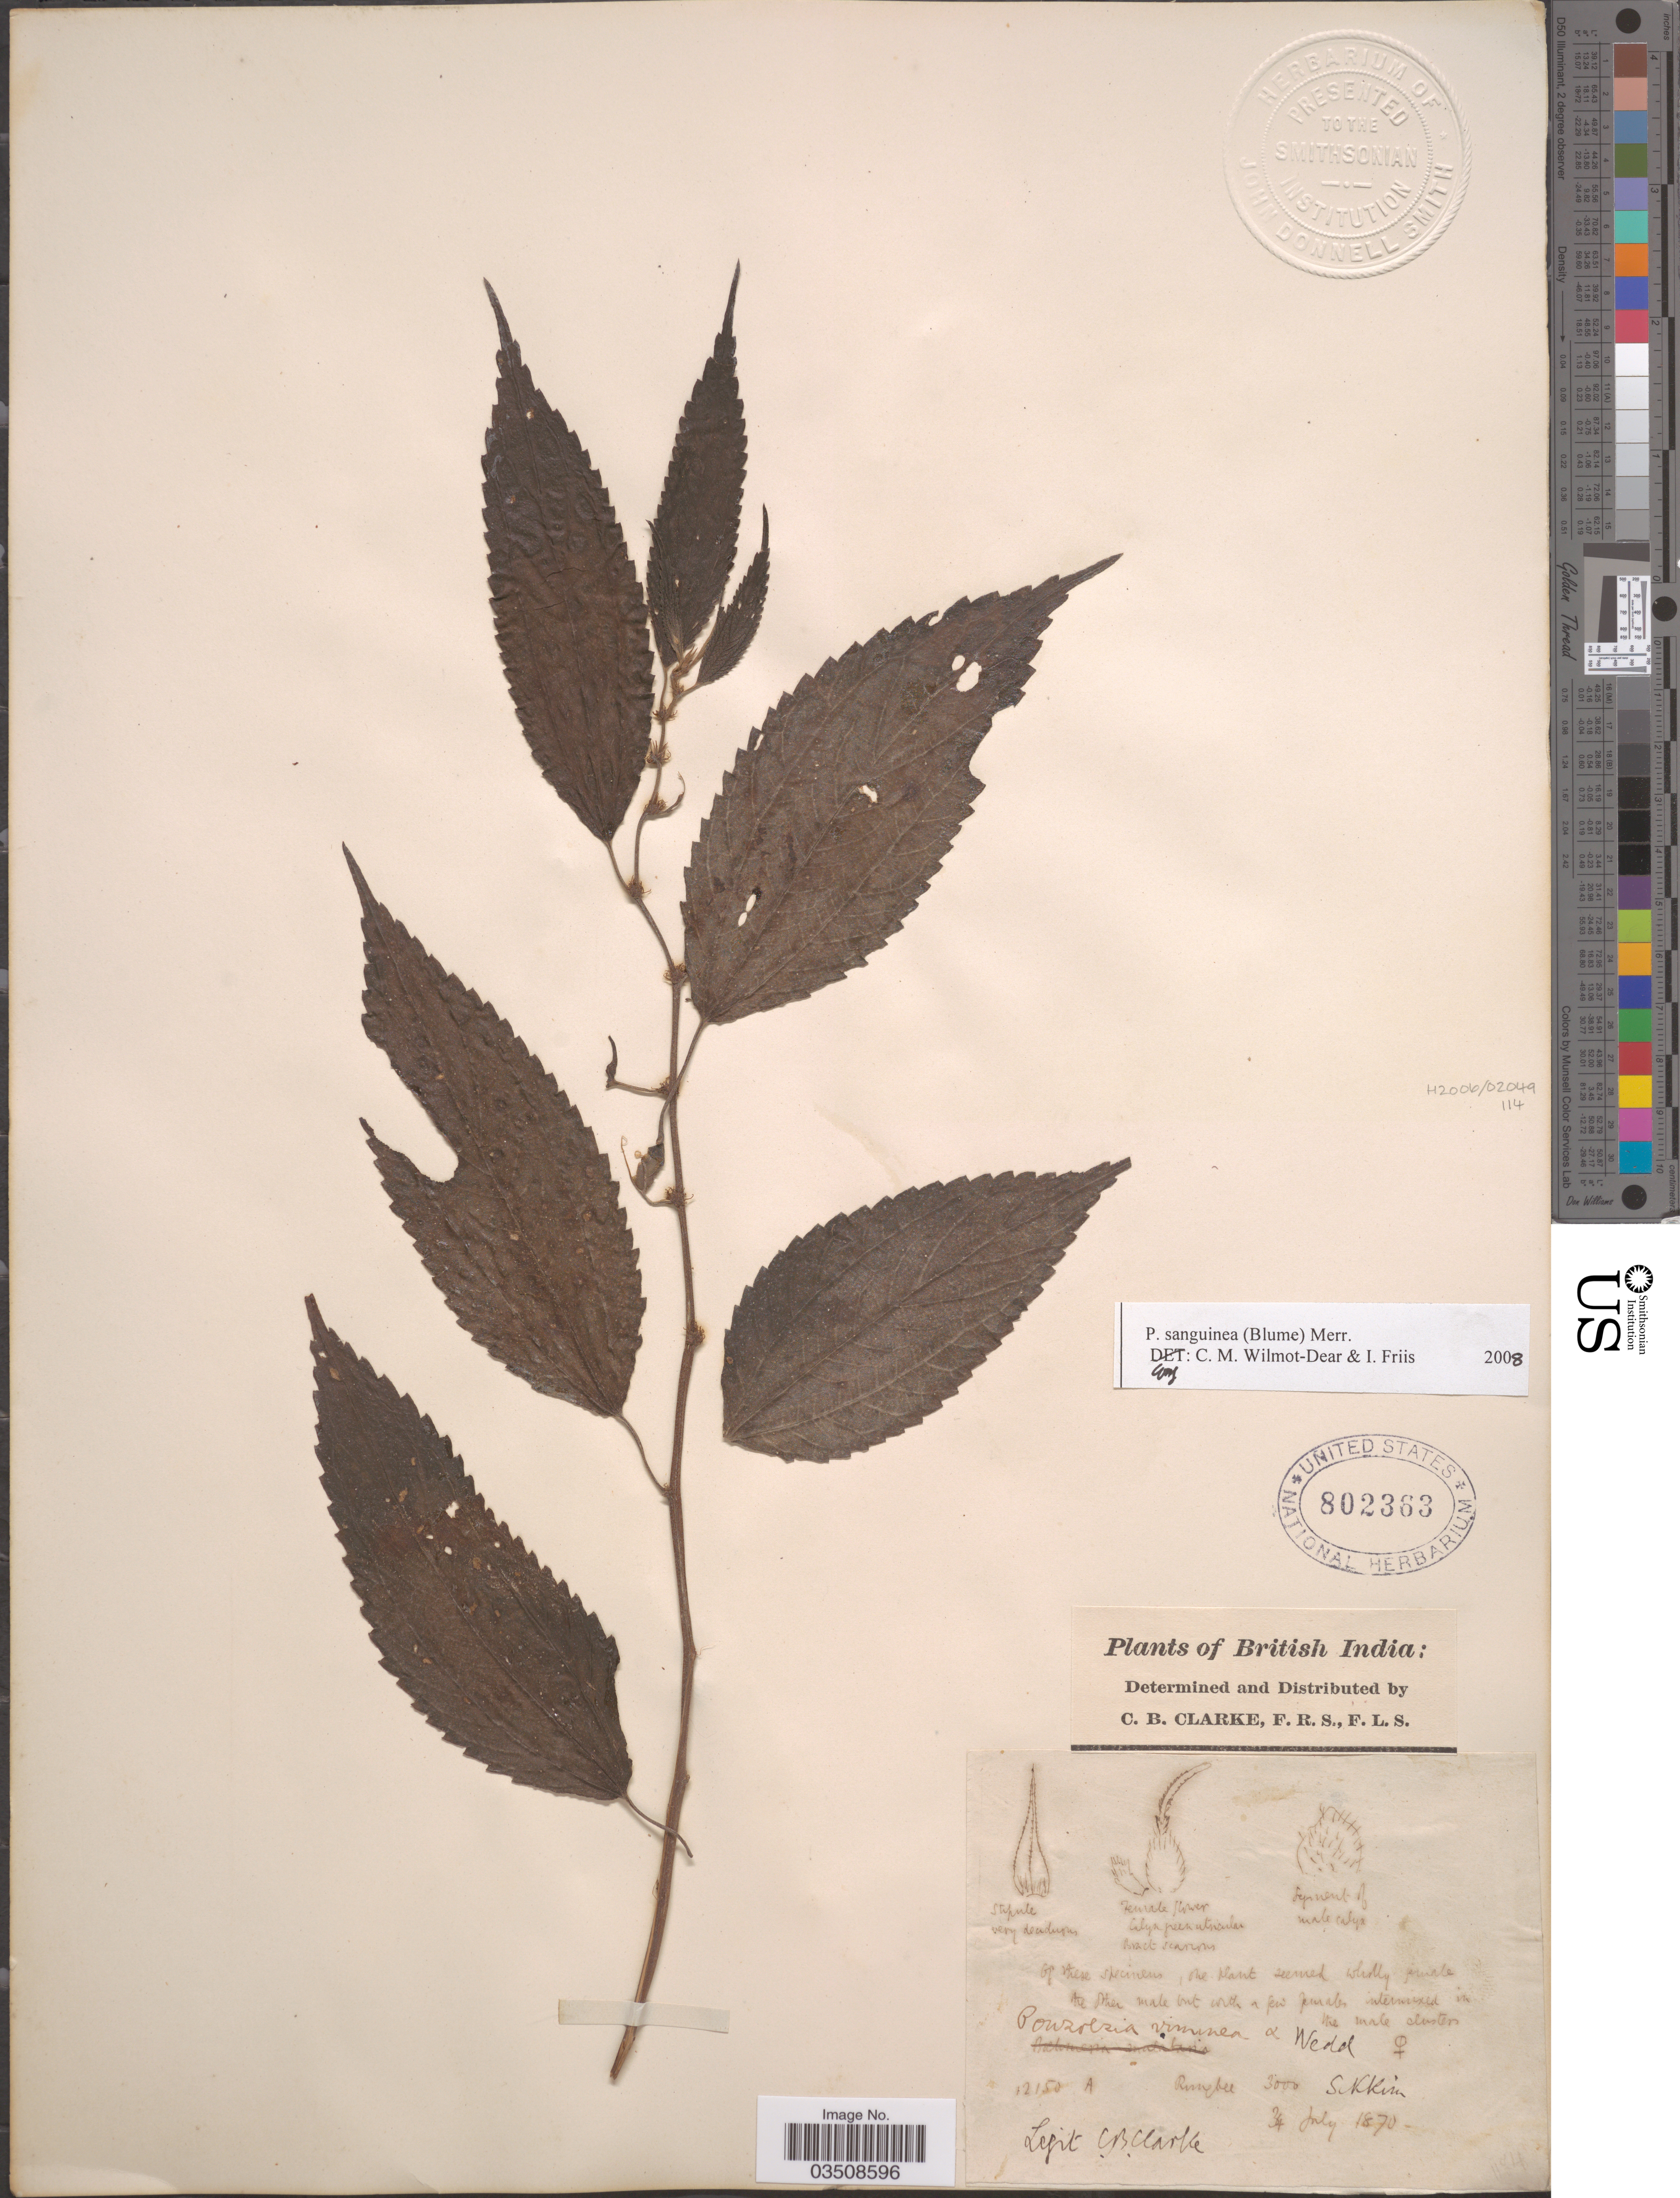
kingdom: Plantae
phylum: Tracheophyta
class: Magnoliopsida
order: Rosales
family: Urticaceae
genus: Pouzolzia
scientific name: Pouzolzia sanguinea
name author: (Blume) Merr.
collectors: C. B. Clarke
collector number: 12150 A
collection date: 1870-07-03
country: India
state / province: Sikkim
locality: British India. Rungbee.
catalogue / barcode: US 802363